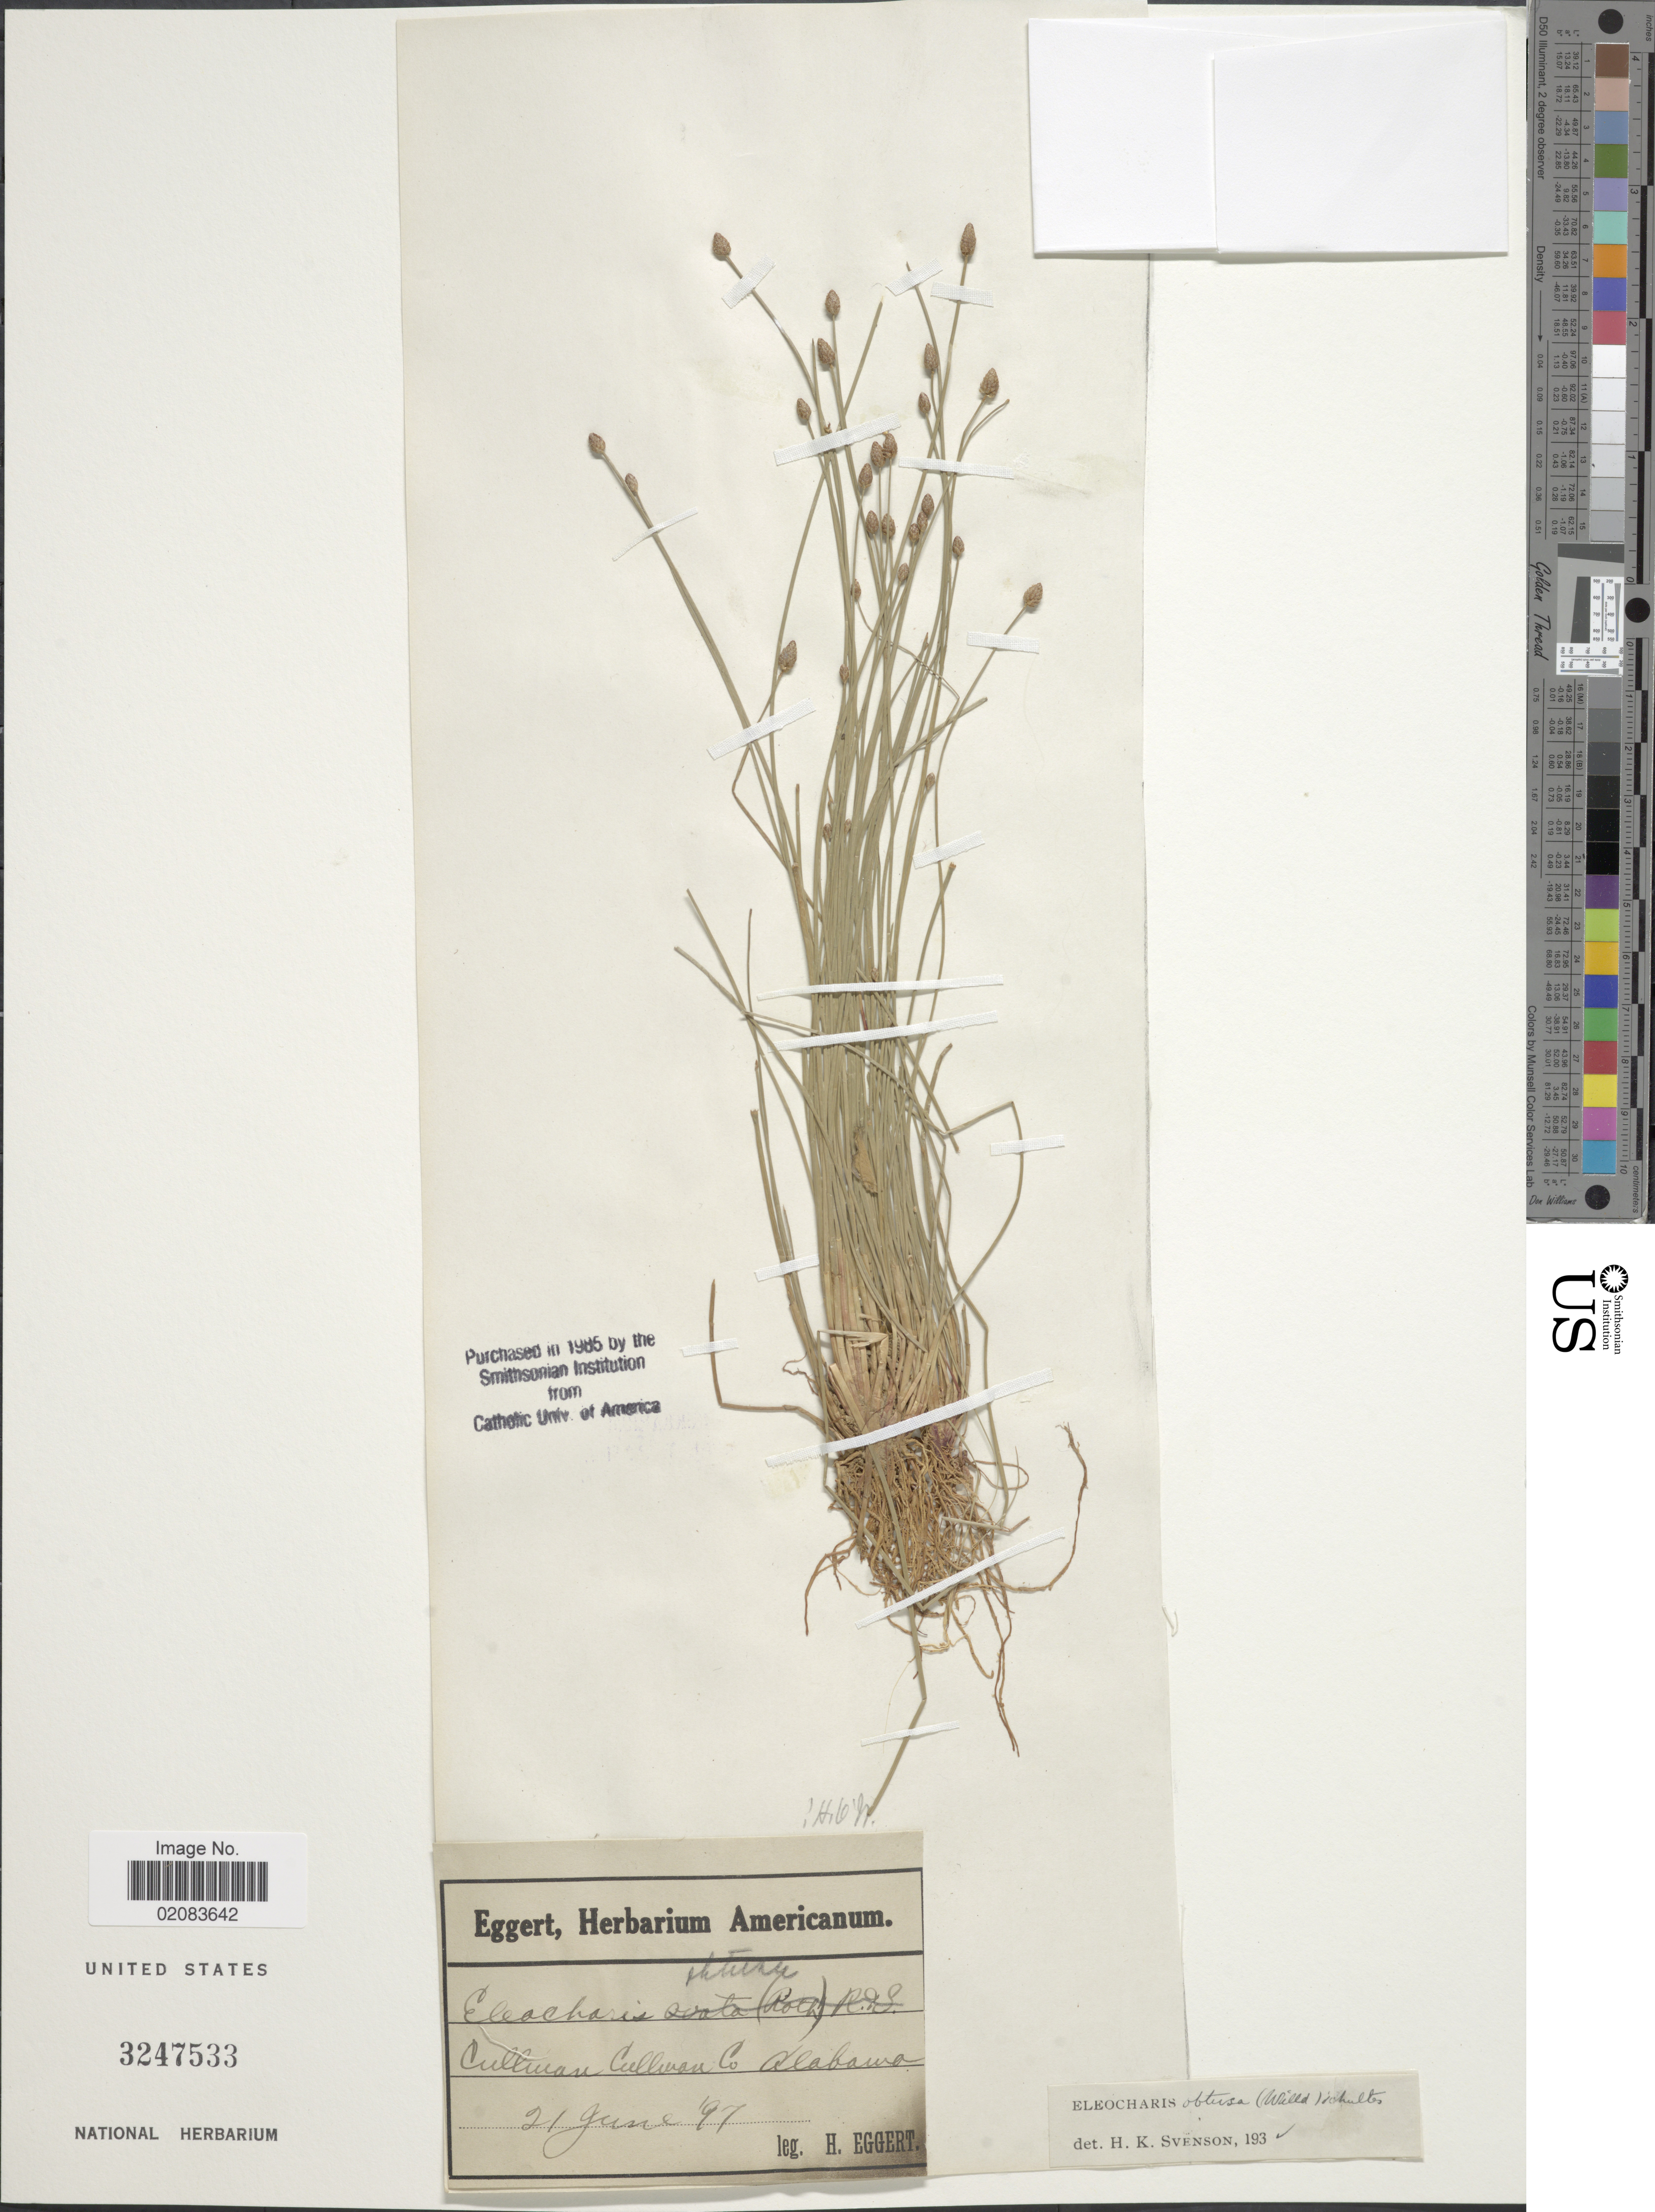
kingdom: Plantae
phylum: Tracheophyta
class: Liliopsida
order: Poales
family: Cyperaceae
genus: Eleocharis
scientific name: Eleocharis obtusa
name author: (Willd.) Schult.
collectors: H. Eggert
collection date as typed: Transcribed d/m/y: 21/6/97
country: United States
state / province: Alabama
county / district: Cullman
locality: Cullman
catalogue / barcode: US 3247533